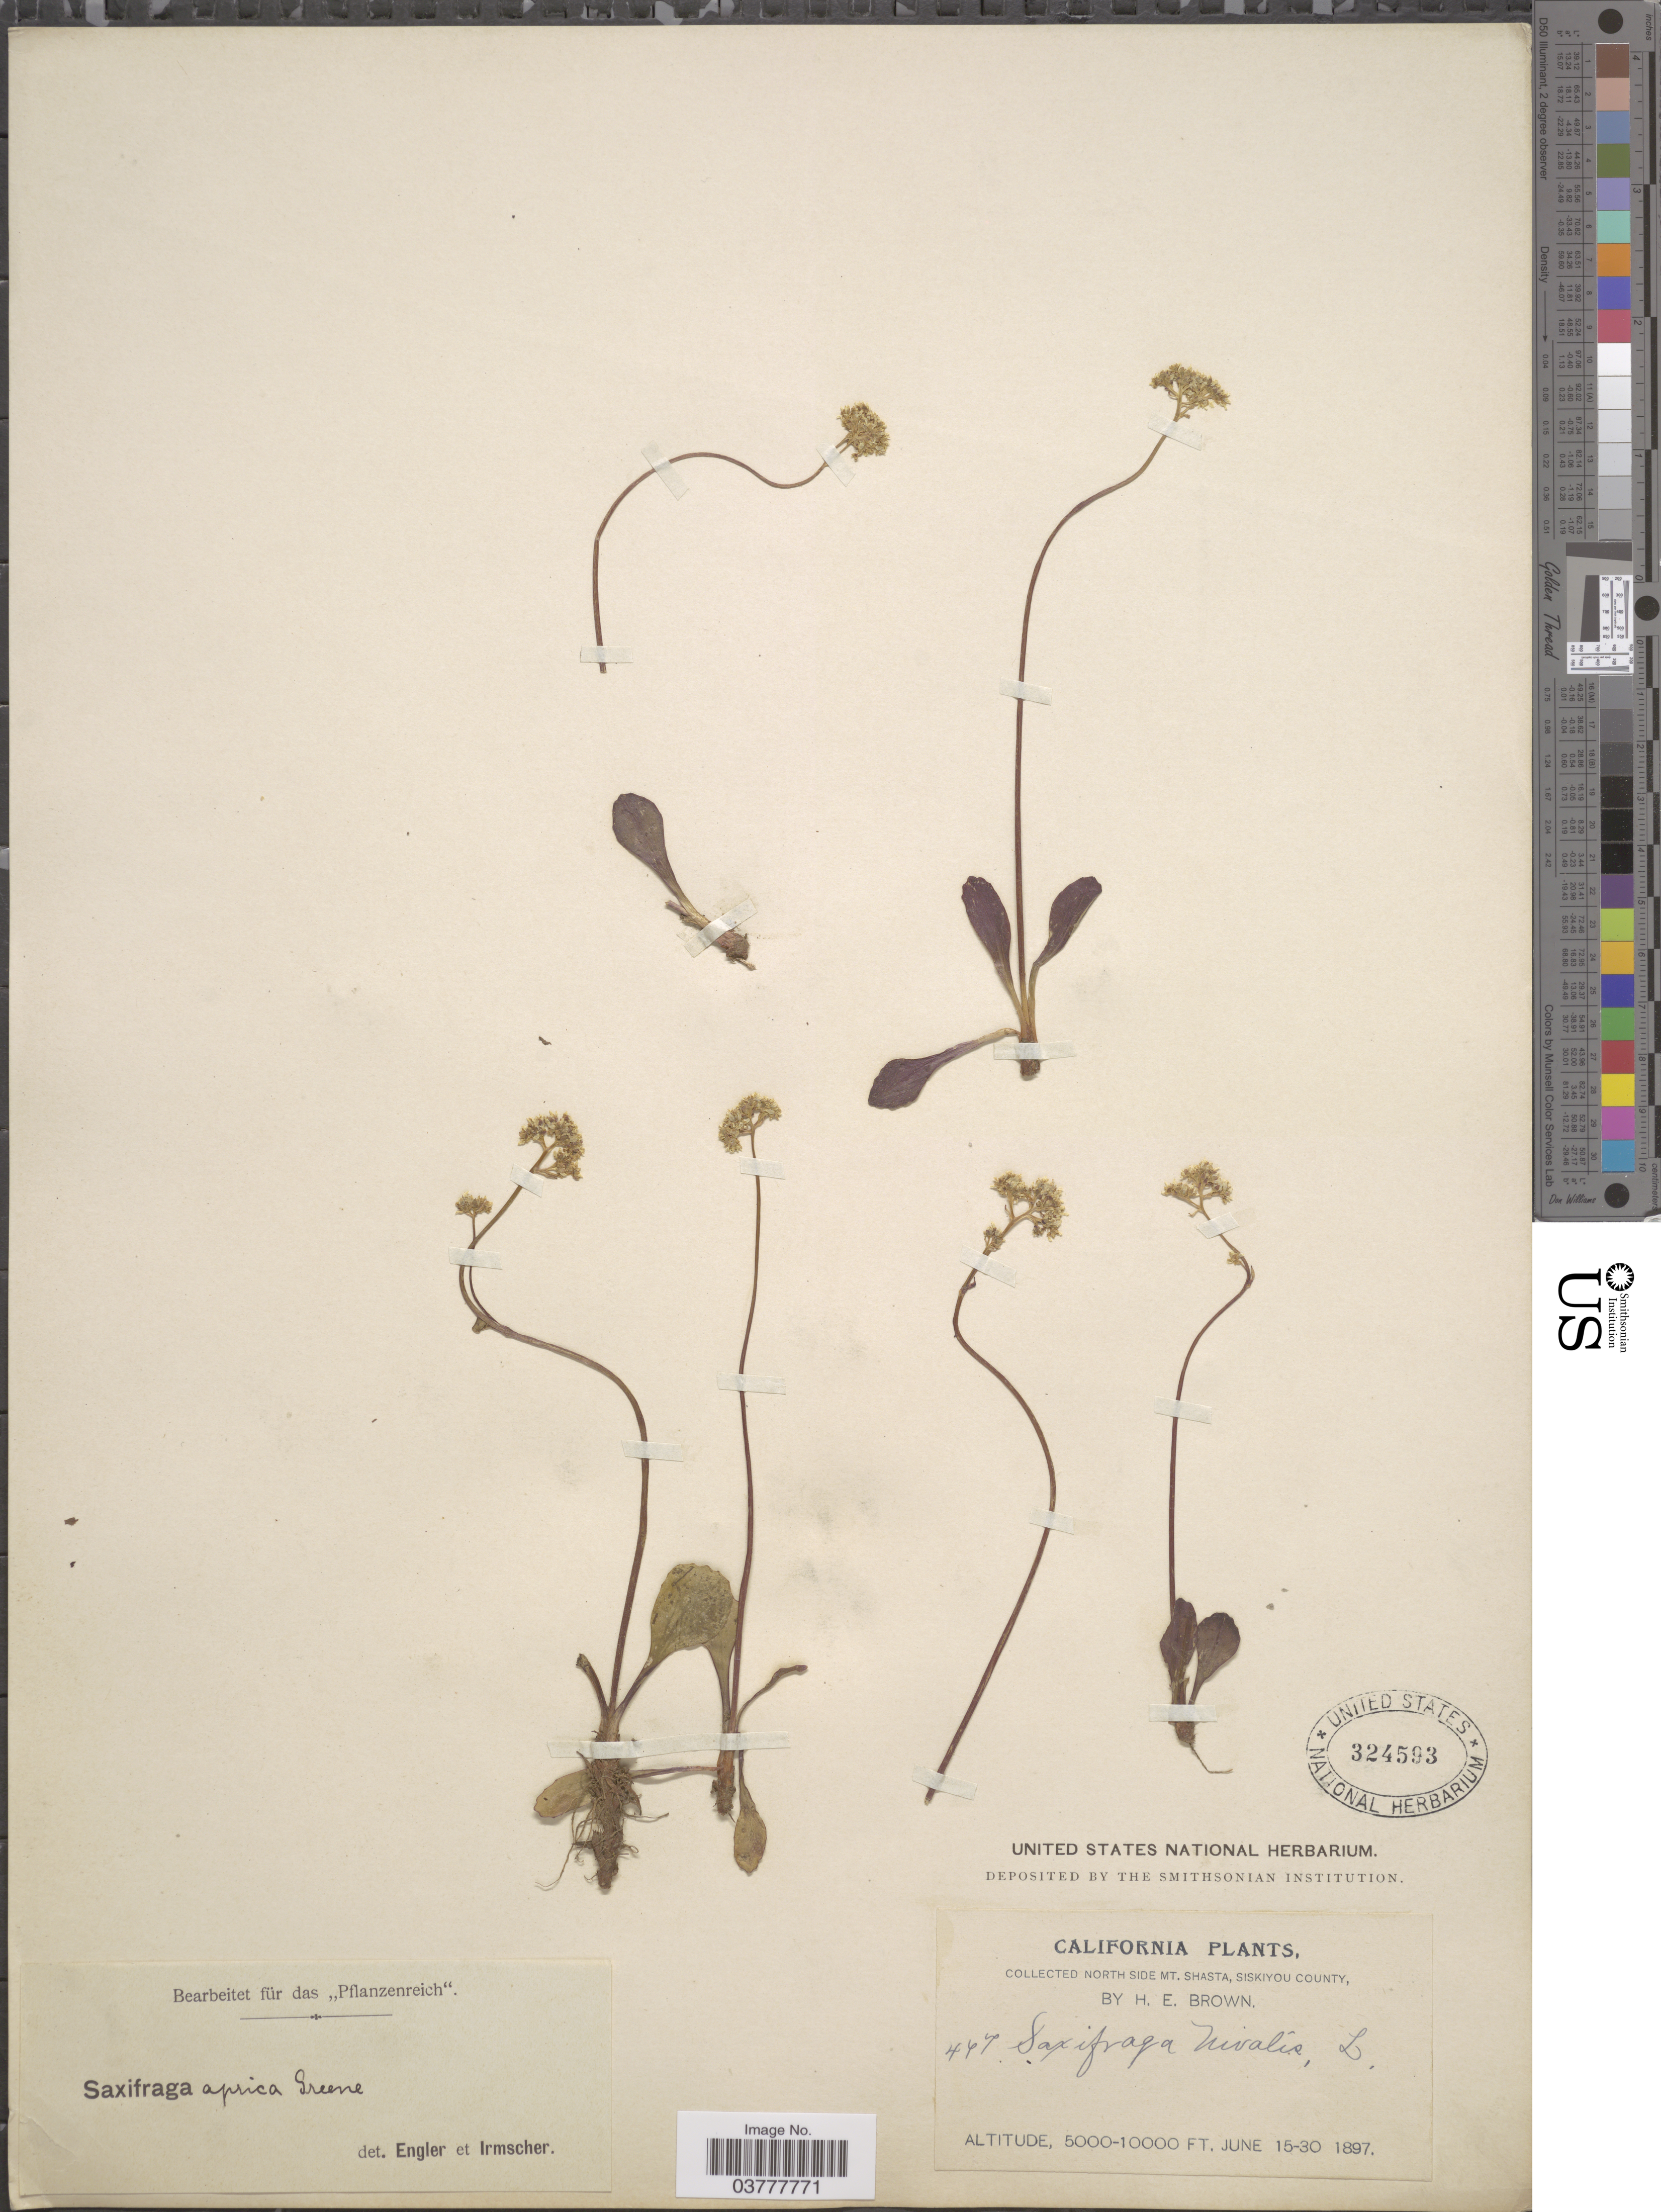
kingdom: Plantae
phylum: Tracheophyta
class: Magnoliopsida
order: Saxifragales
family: Saxifragaceae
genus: Micranthes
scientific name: Micranthes aprica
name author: (Greene) Small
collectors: H. E. Brown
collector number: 467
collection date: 1897-06-15/1897-06-30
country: United States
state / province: California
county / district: Siskiyou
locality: North side Mt. Shasta, Siskiyou County.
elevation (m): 1524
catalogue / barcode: US 324593